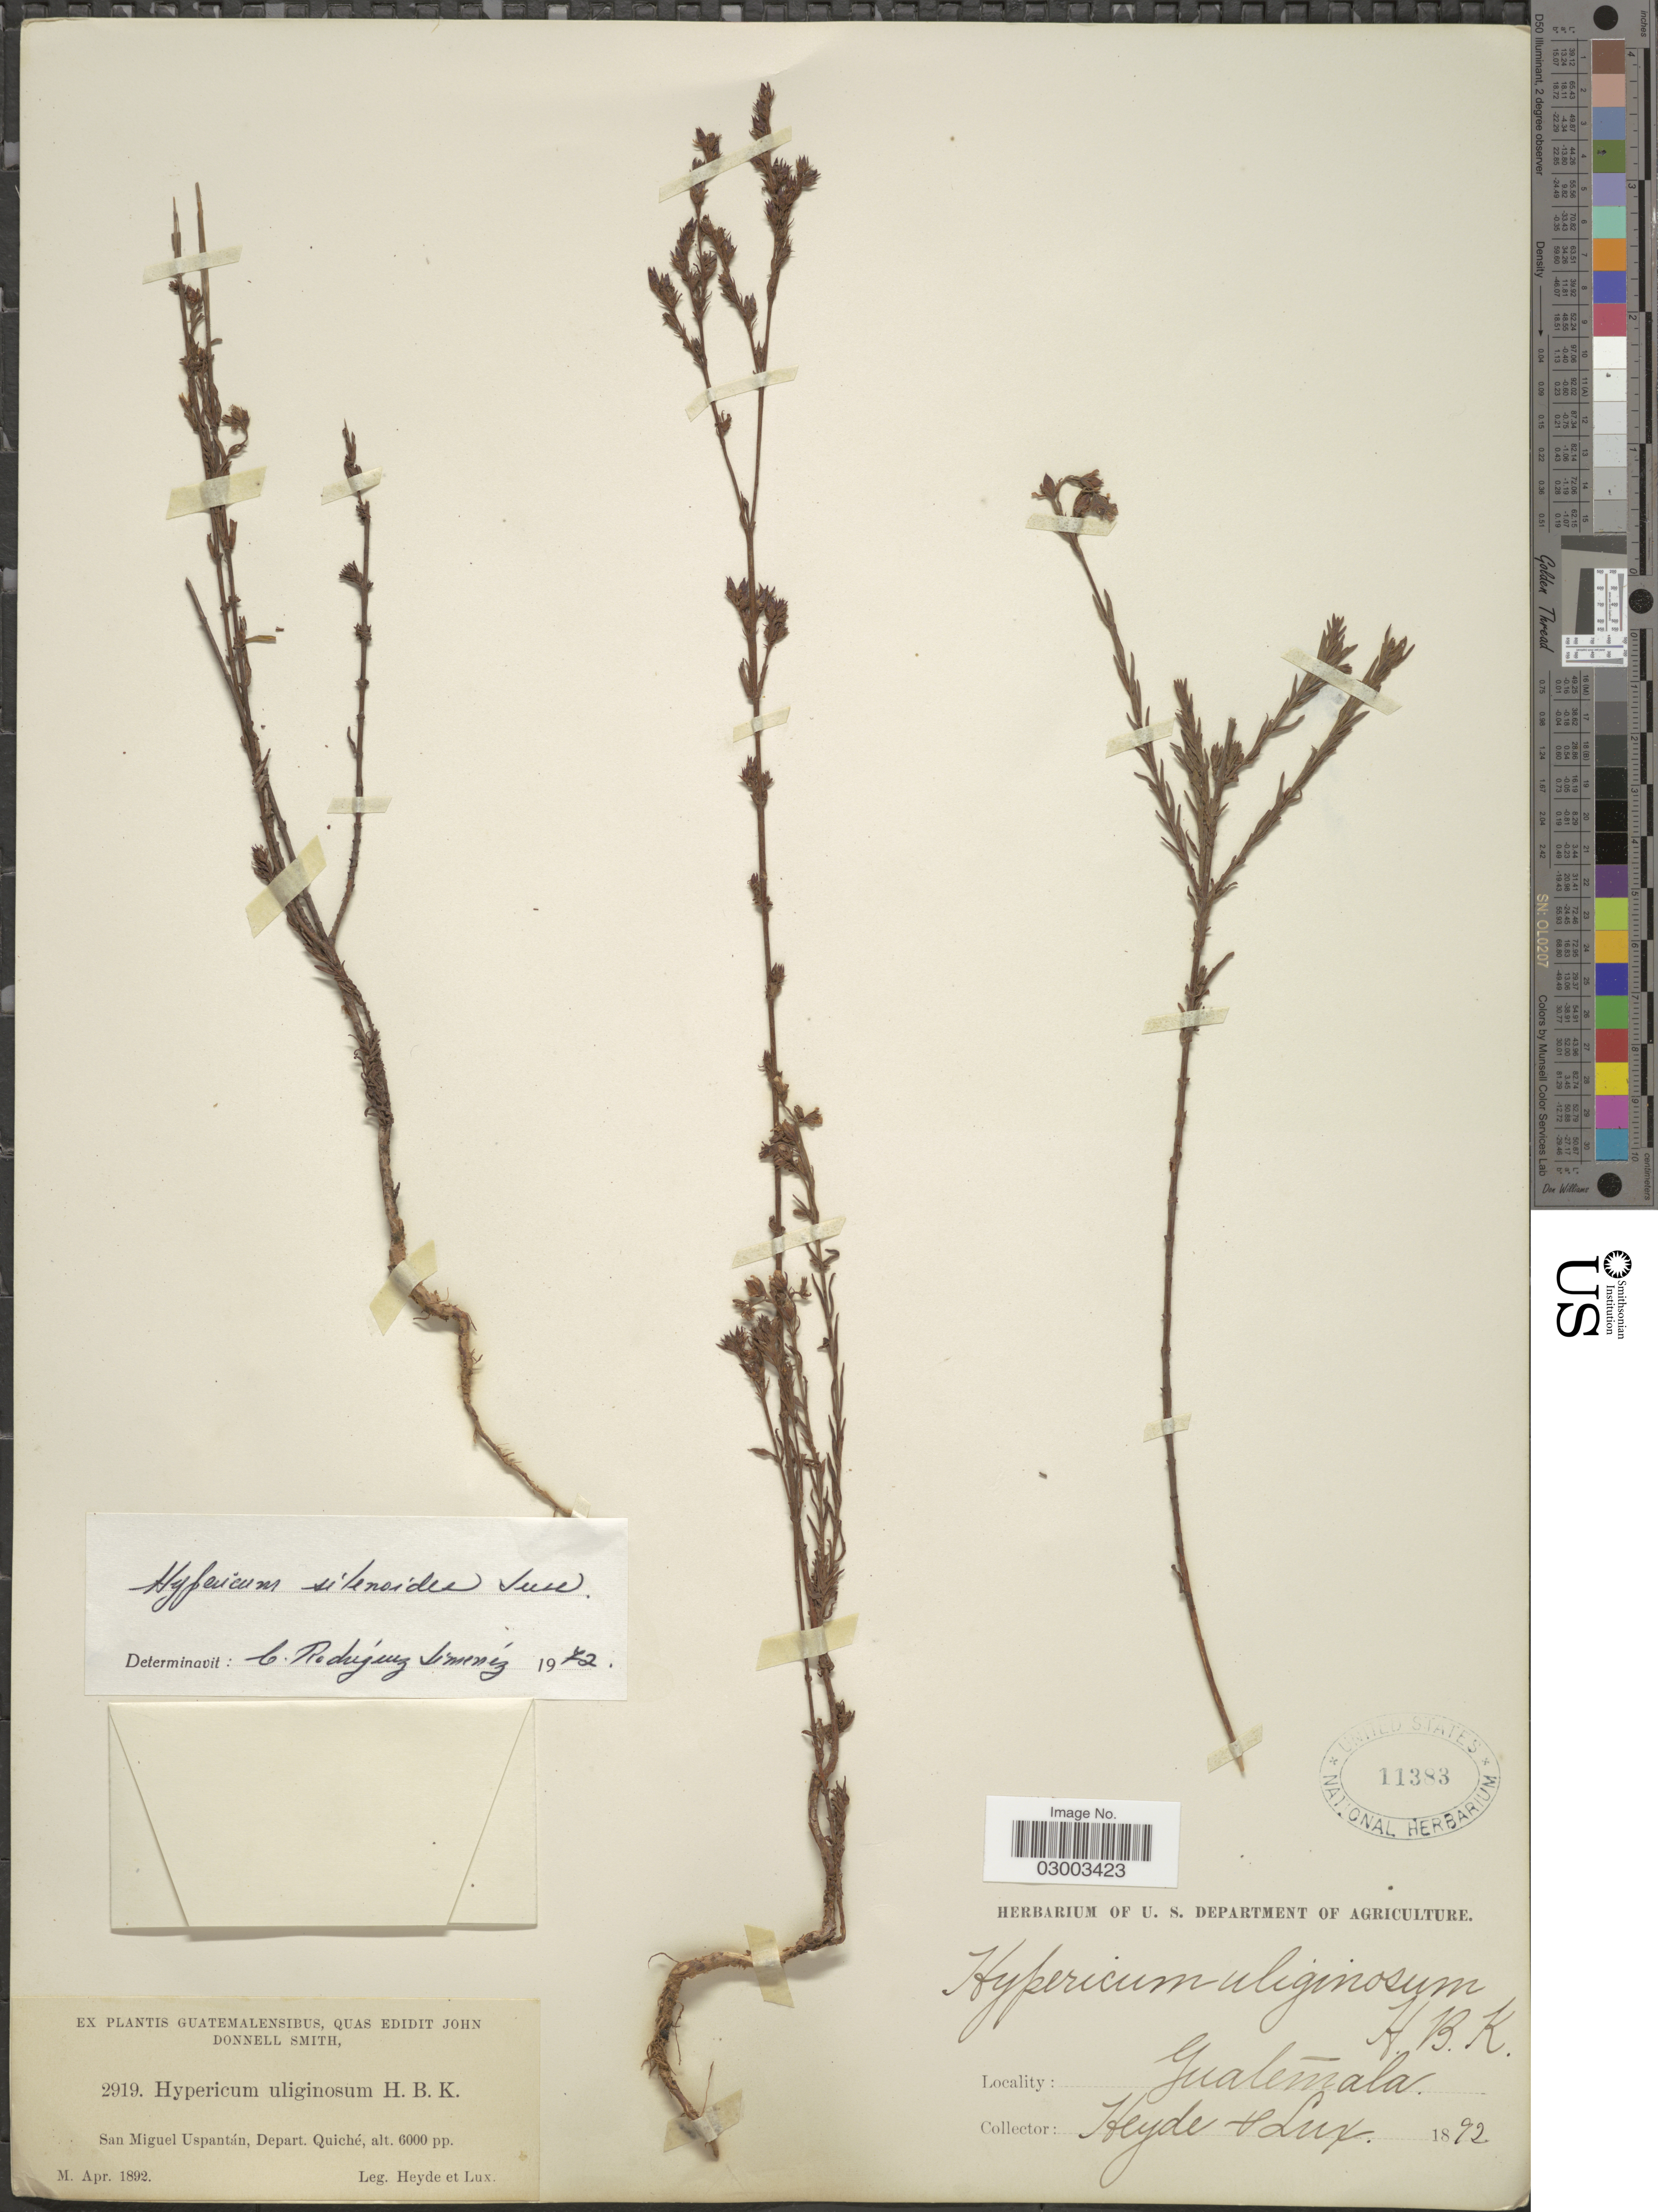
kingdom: Plantae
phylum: Tracheophyta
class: Magnoliopsida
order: Malpighiales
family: Hypericaceae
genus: Hypericum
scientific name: Hypericum silenoides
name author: Juss.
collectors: Heyde & Lux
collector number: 2919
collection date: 1892-04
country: Guatemala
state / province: El Quiché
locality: San Miguel Uspantán, Depart. Quiché.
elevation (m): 1829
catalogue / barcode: US 11383